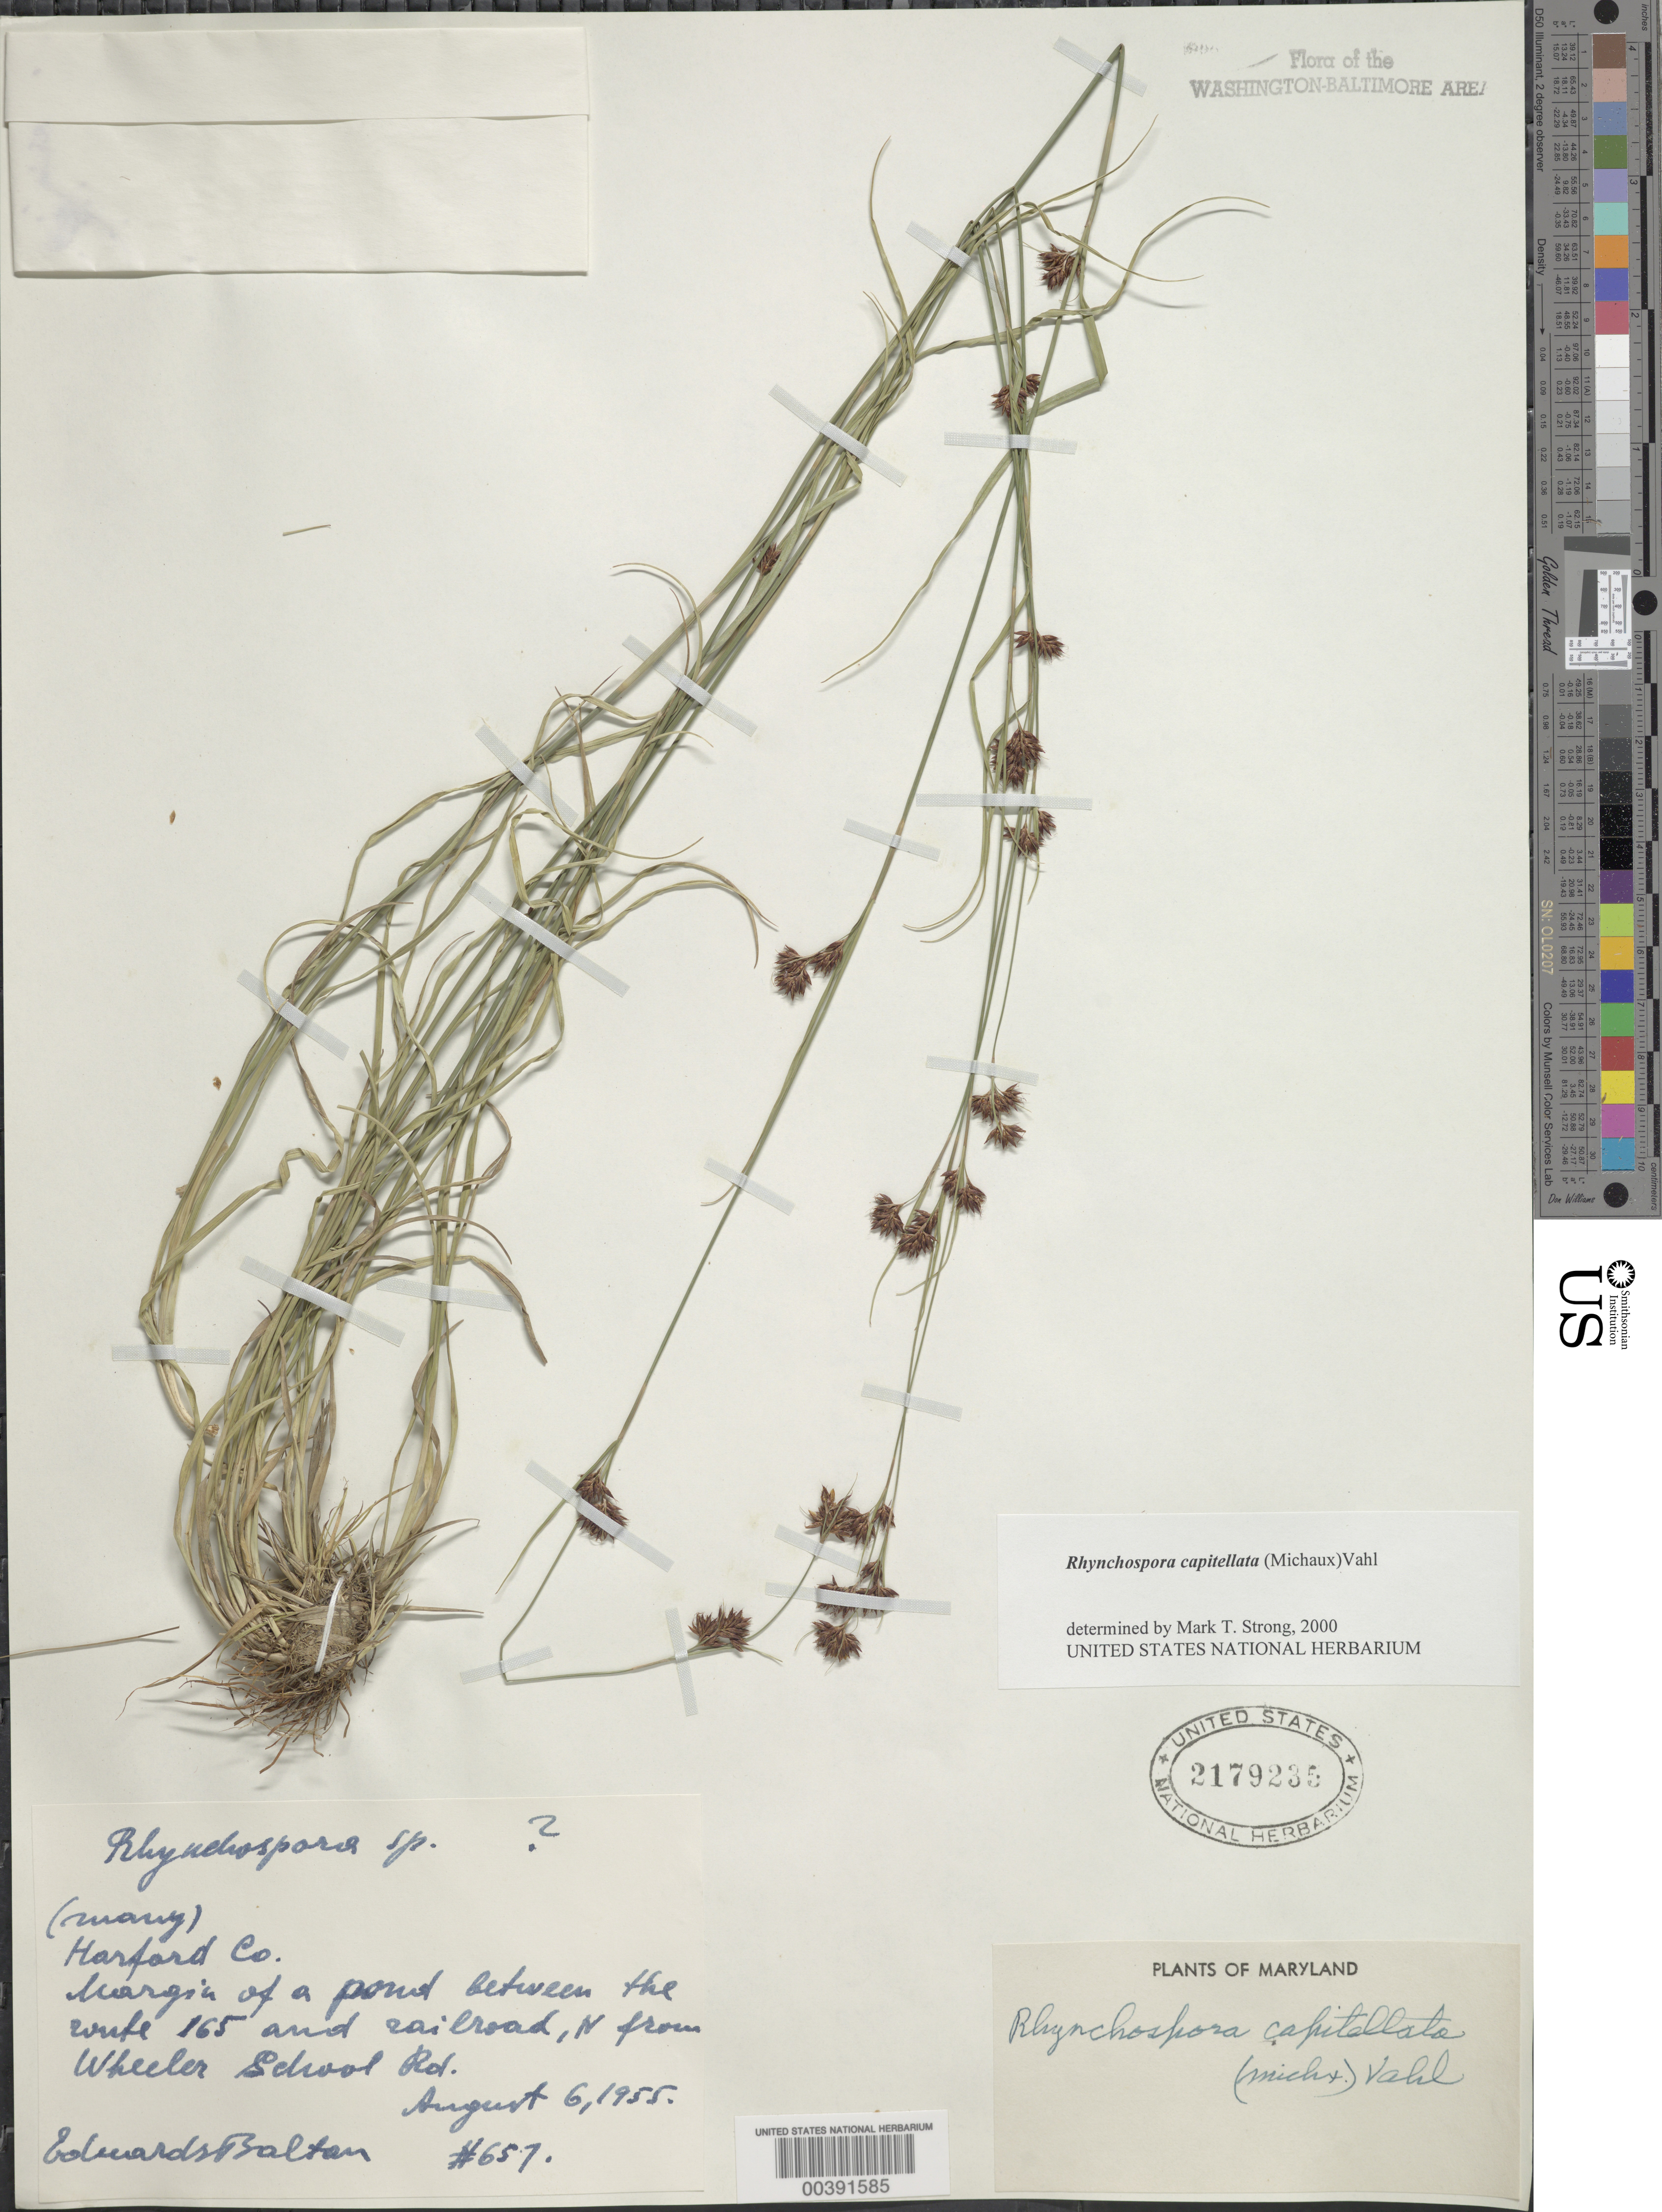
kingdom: Plantae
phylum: Tracheophyta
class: Liliopsida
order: Poales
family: Cyperaceae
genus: Rhynchospora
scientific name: Rhynchospora capitellata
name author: (Michx.) Vahl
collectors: E. Baltars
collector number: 657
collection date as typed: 06 Aug 1955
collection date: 1955-08-06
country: United States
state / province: Maryland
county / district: Harford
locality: North of Wheeler School Road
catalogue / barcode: US 2179235